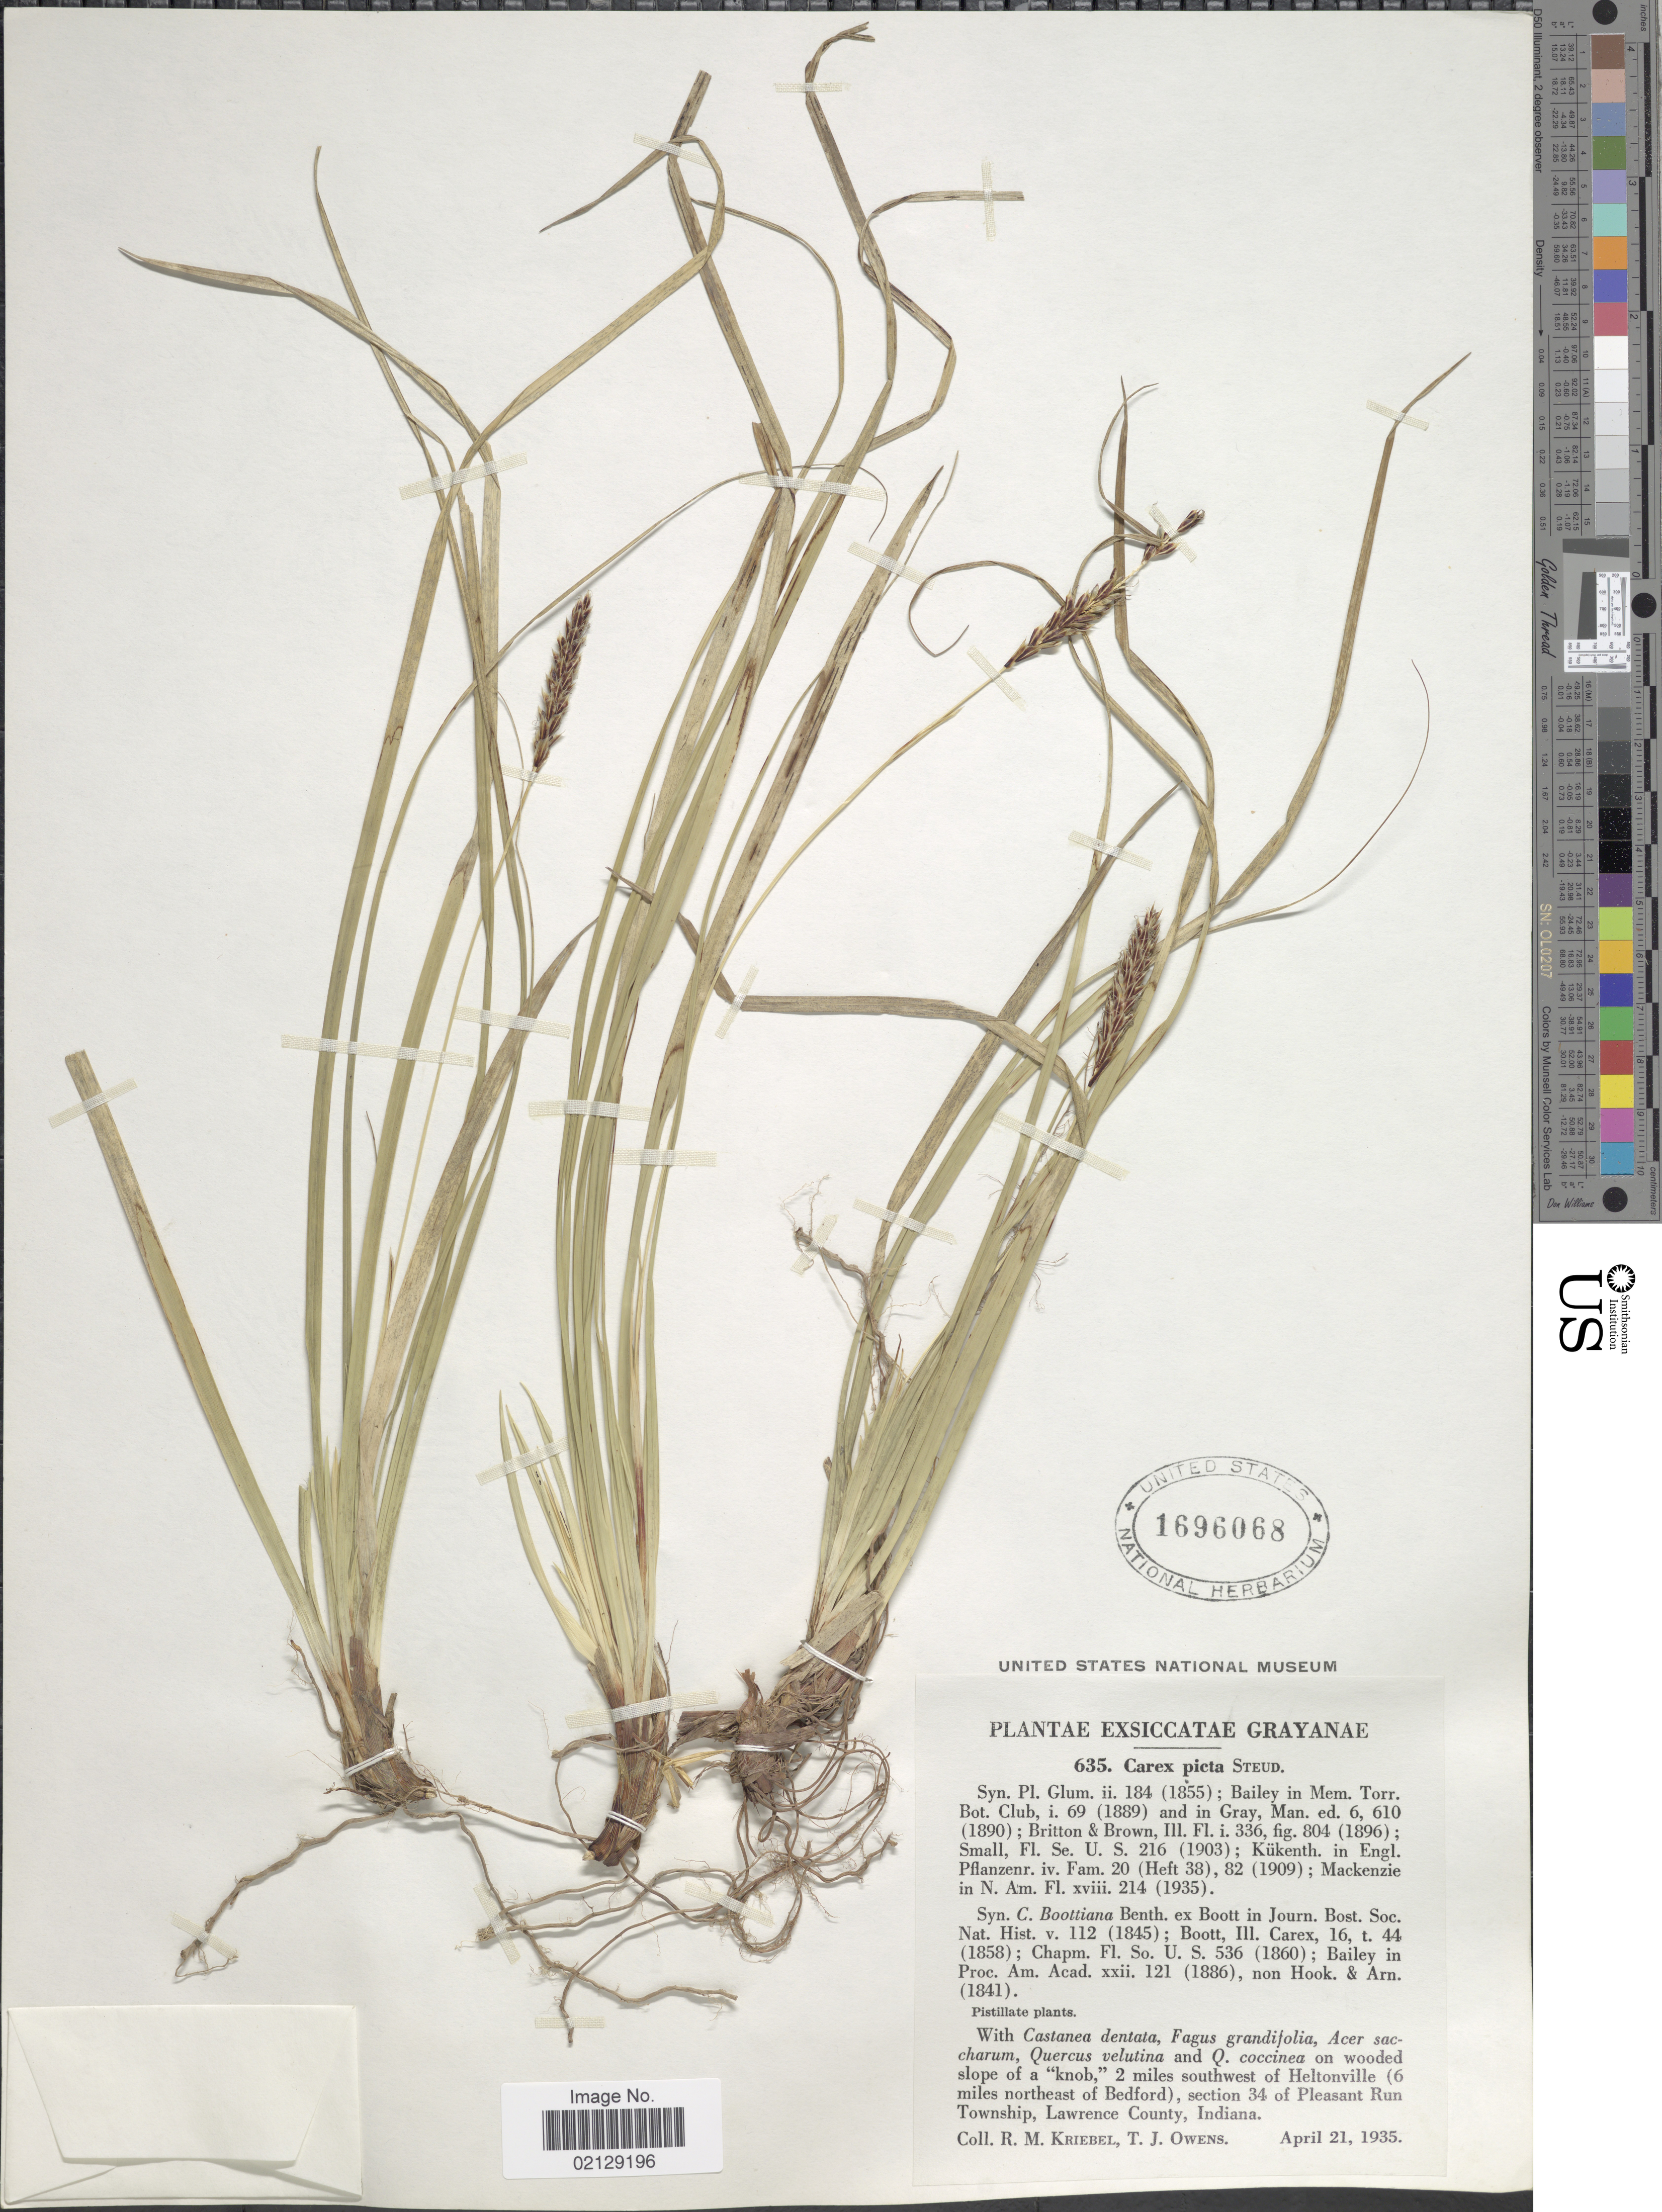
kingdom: Plantae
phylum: Tracheophyta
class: Liliopsida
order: Poales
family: Cyperaceae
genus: Carex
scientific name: Carex picta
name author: Steud.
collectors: R. M. Kriebel & T. Owens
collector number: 635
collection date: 1935-04-21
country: United States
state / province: Indiana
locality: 2 miles southwest of Heltonville (6 miles northeast of Bedford), section 34 of Pleasant Run Township, Lawrence County, Indiana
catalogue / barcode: US 1696068